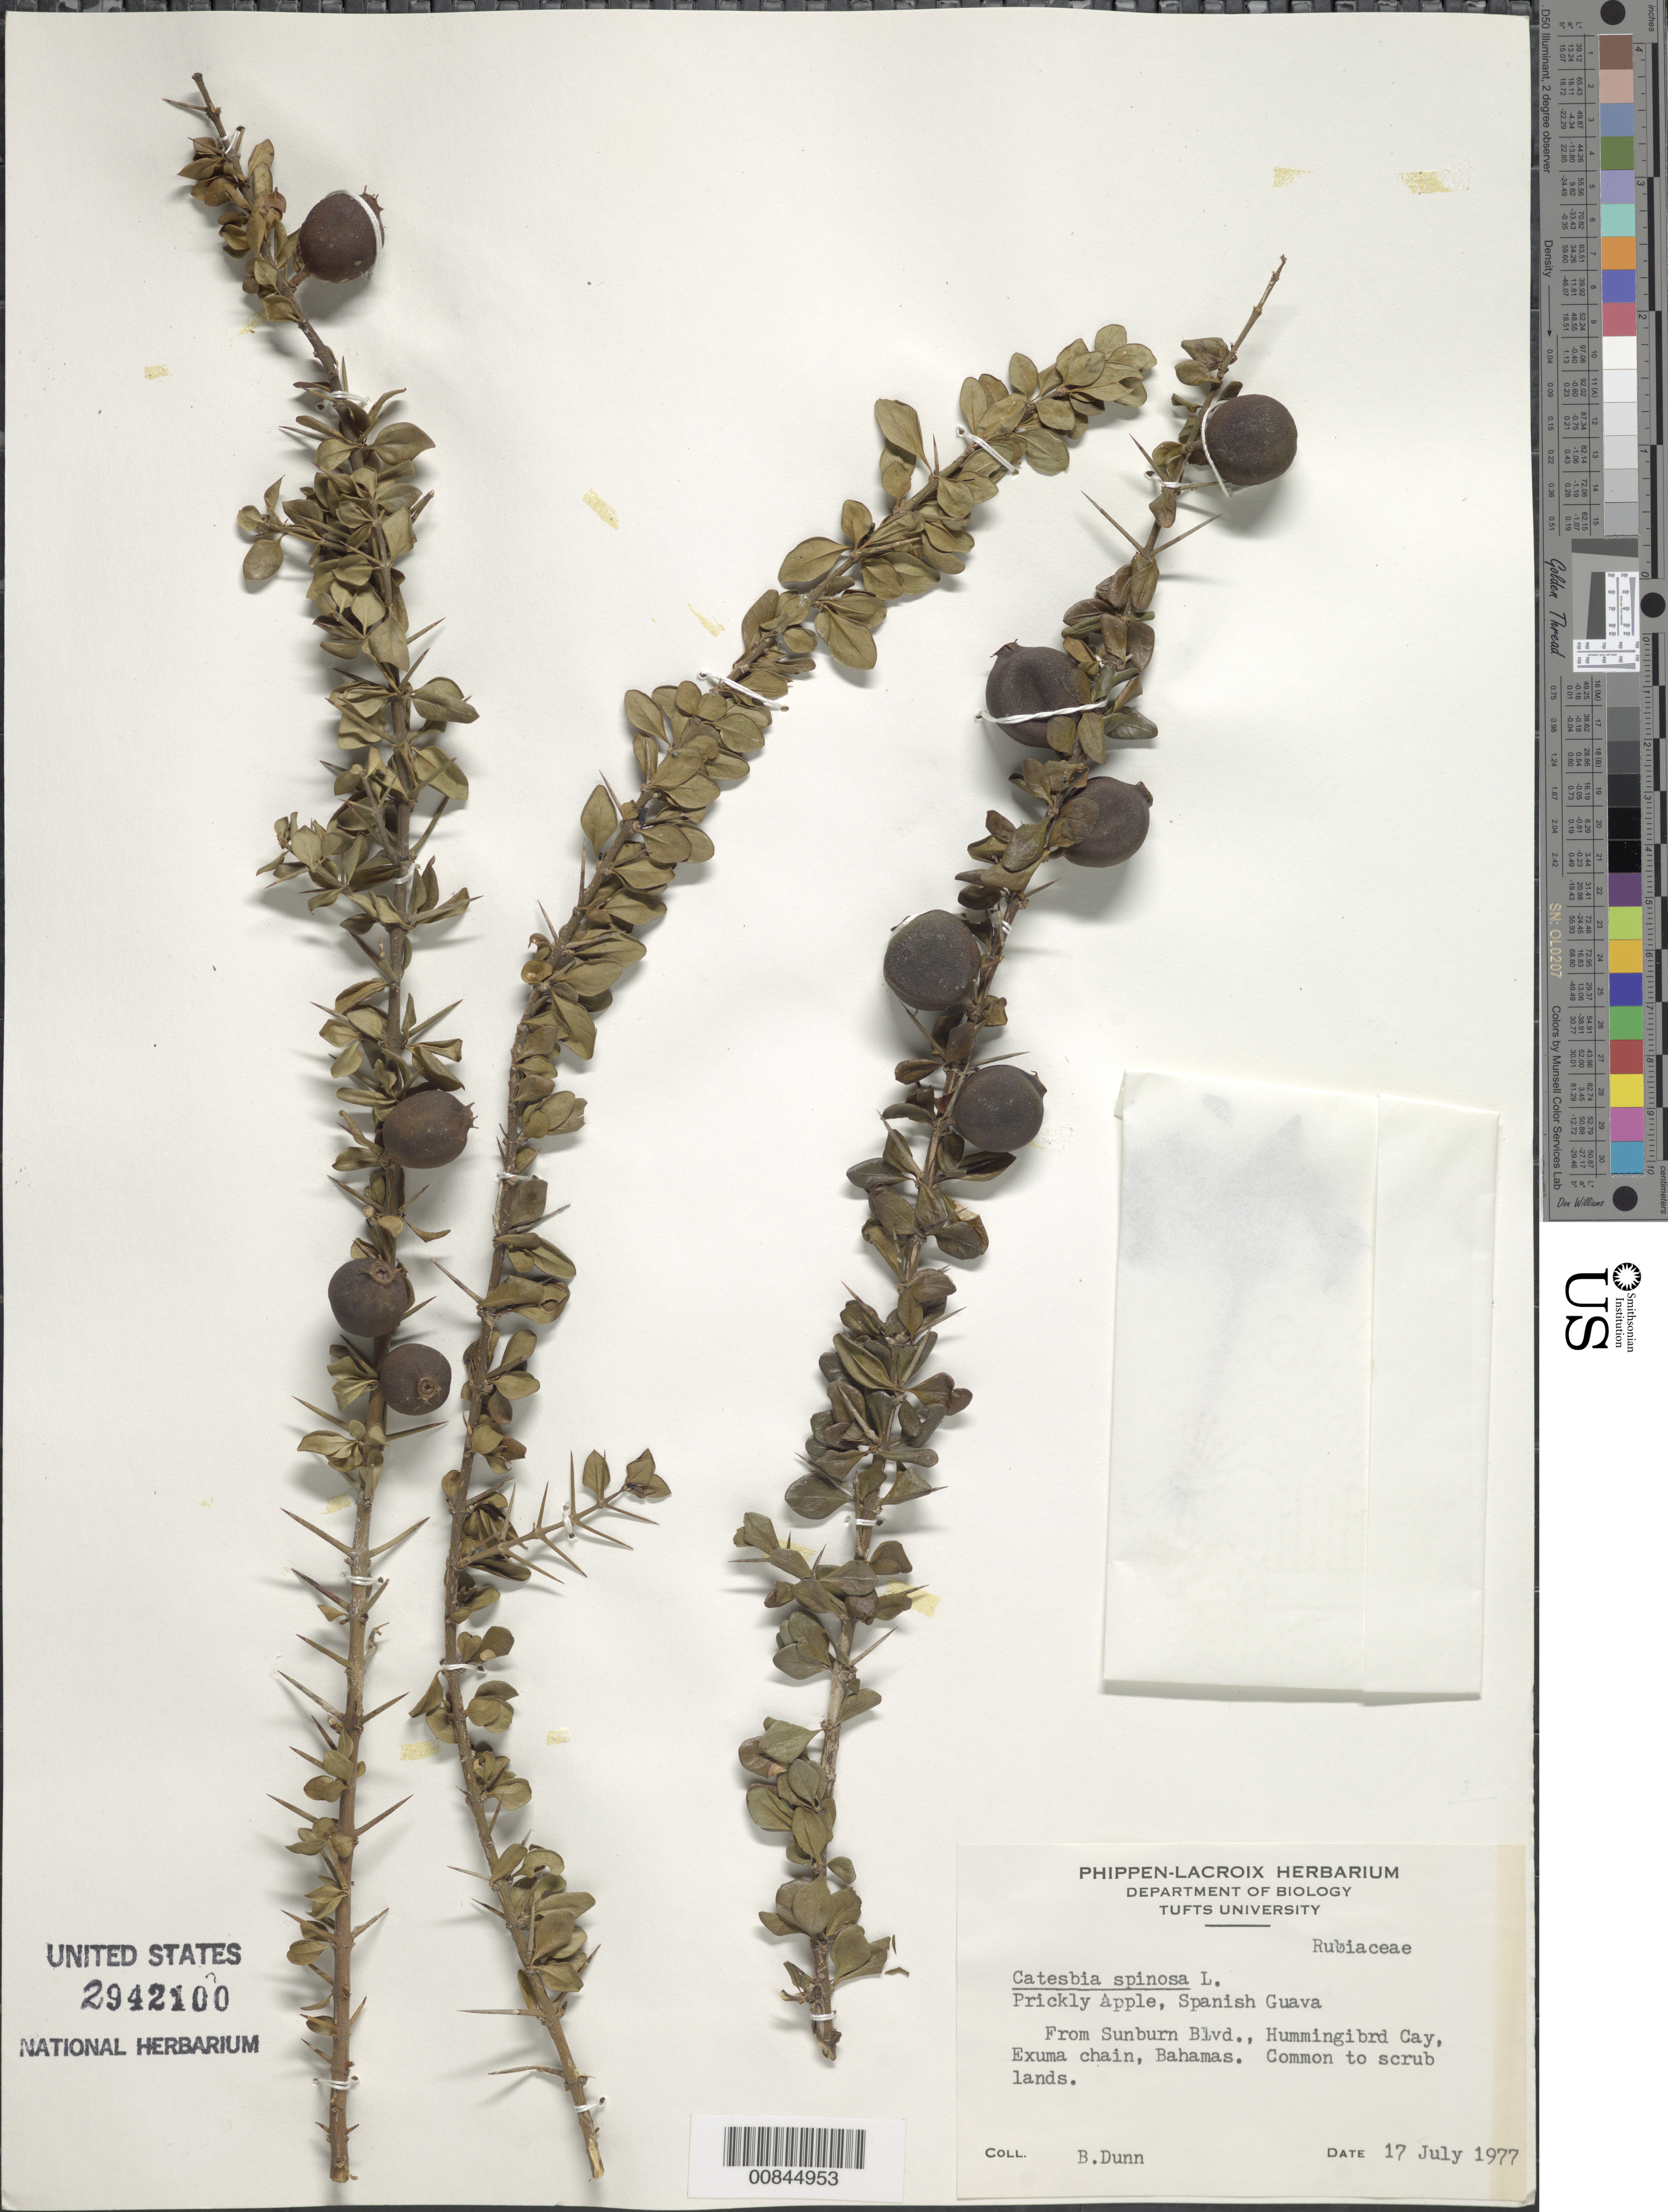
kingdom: Plantae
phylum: Tracheophyta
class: Magnoliopsida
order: Gentianales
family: Rubiaceae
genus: Catesbaea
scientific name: Catesbaea spinosa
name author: L.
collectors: B. Dunn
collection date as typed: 17 Jul 1977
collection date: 1977-07-17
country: Bahamas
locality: Exuma chain. Sunburn Blvd., Hummingbird Cay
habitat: Scrublands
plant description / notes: Common name: Prickly apple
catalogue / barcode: US 2942100